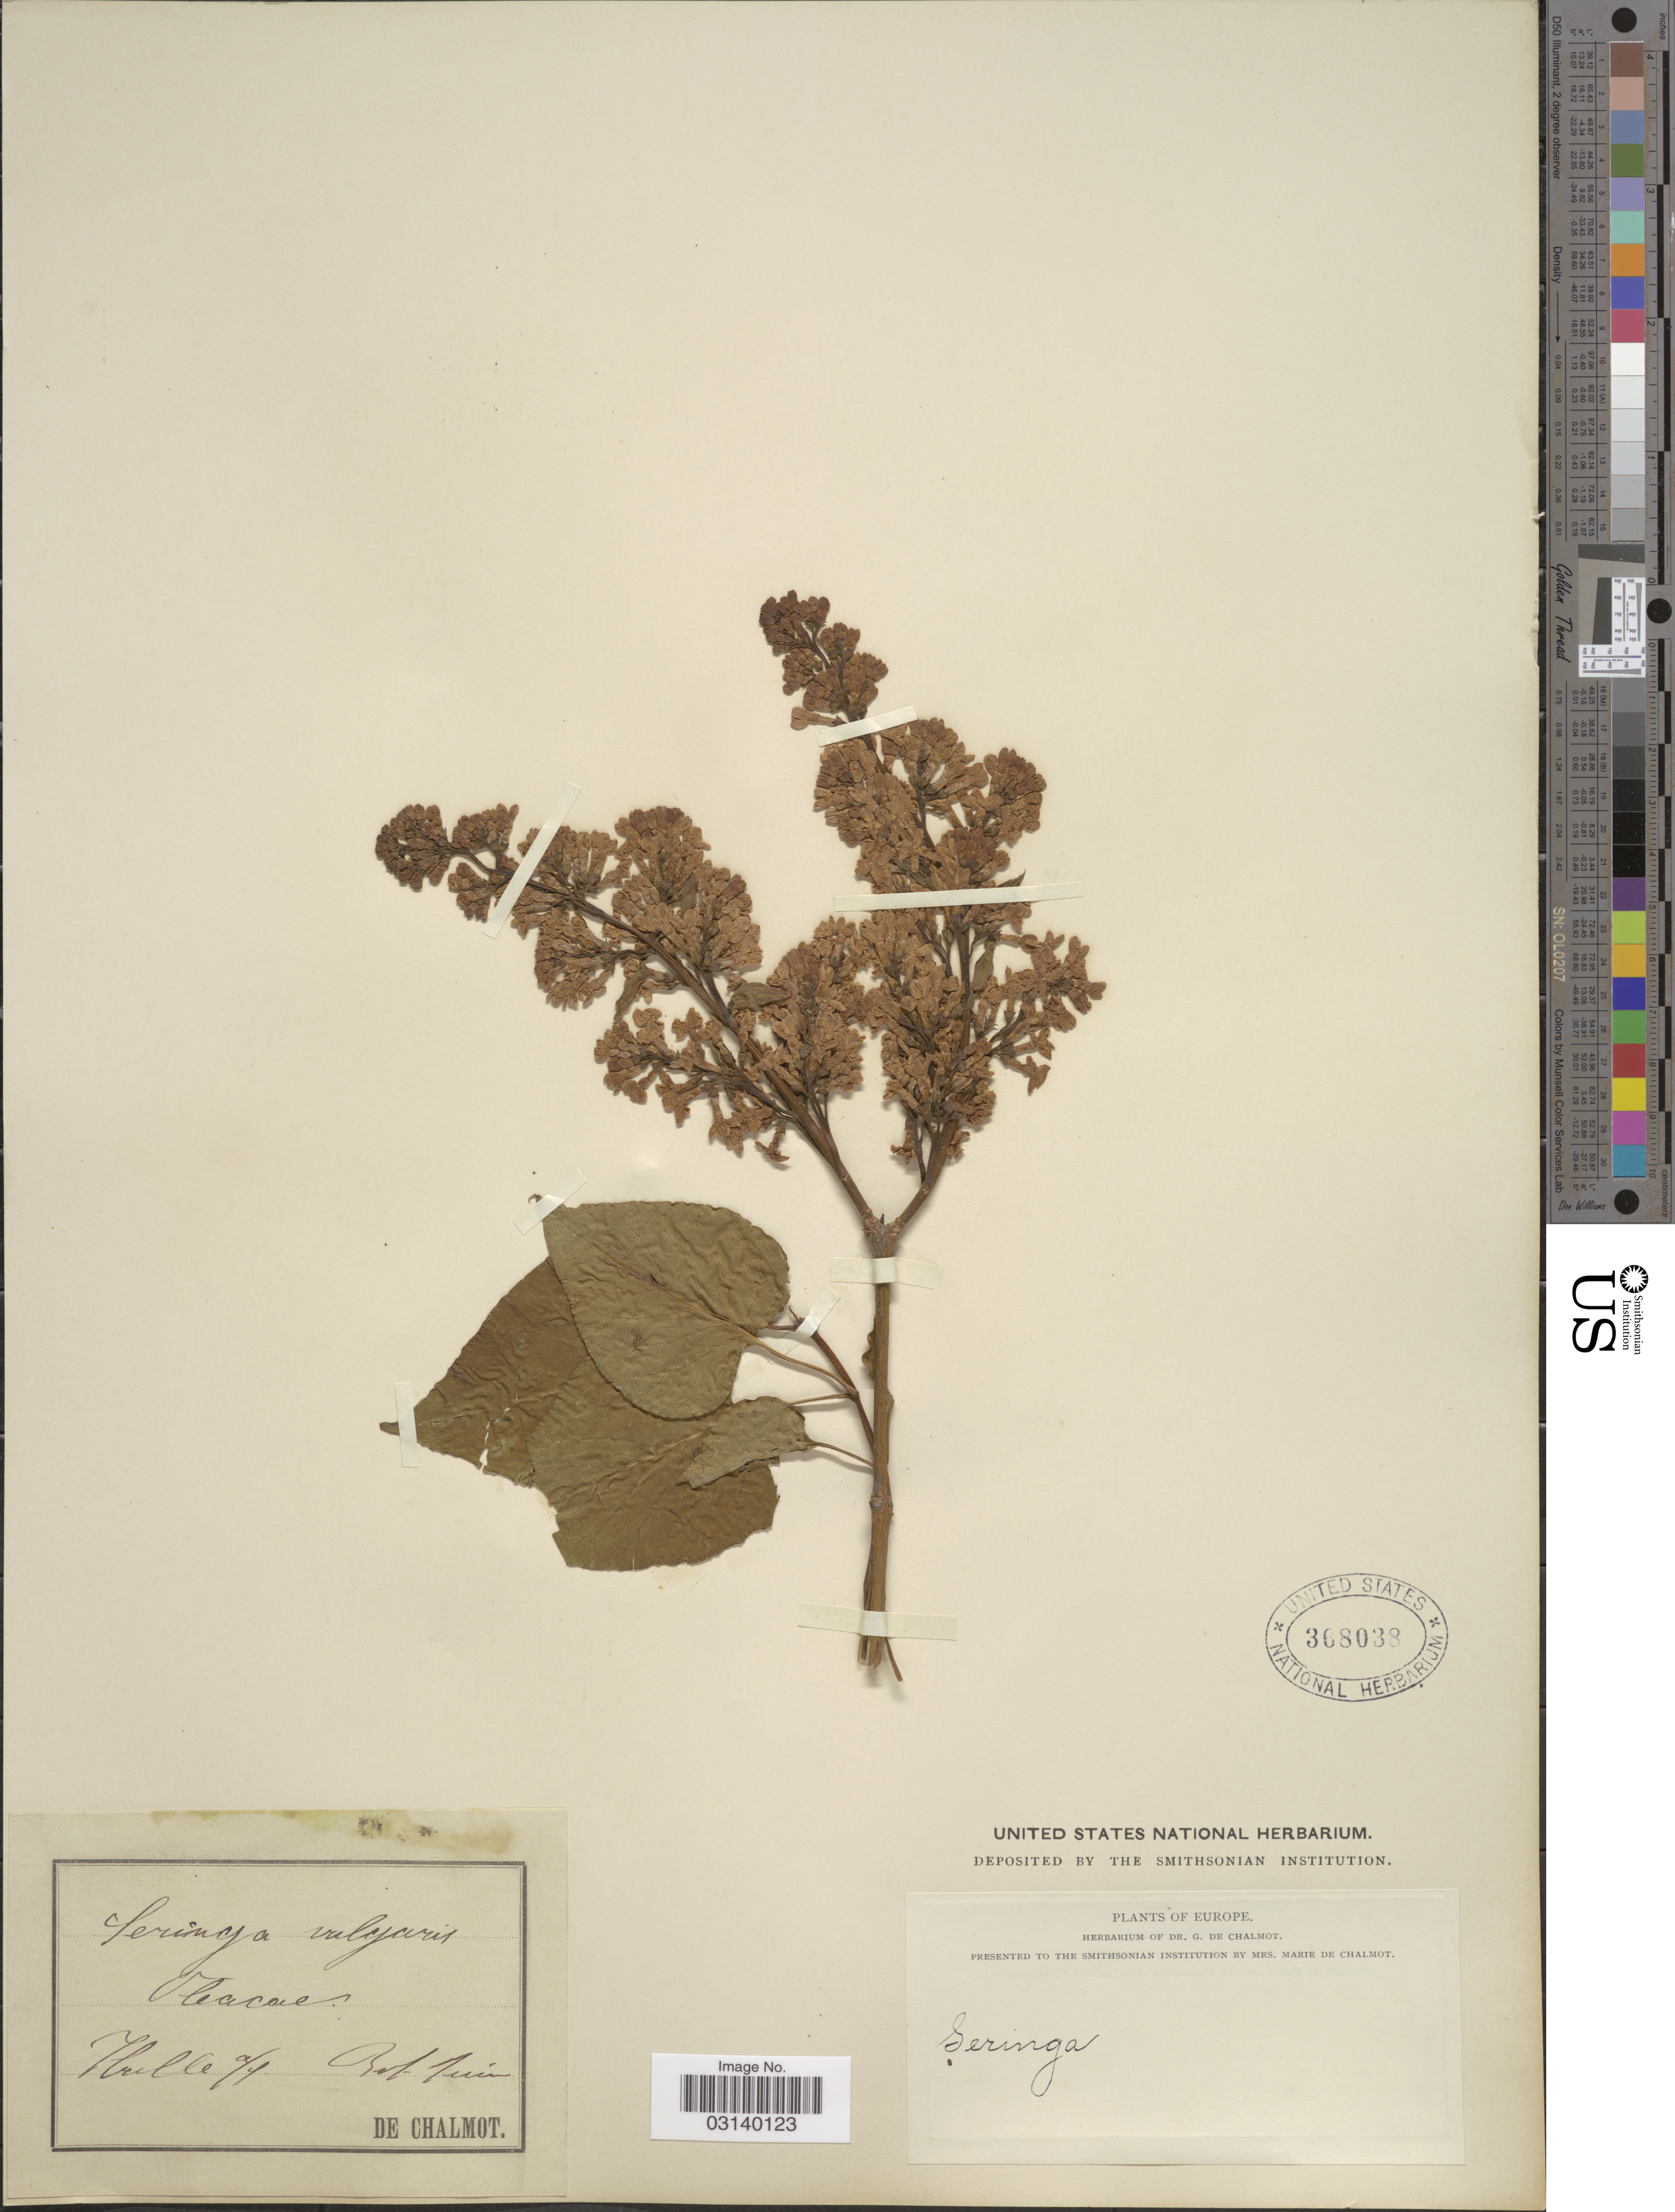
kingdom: Plantae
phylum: Tracheophyta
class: Magnoliopsida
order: Lamiales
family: Oleaceae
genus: Syringa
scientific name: Syringa vulgaris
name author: L.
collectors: G. de Chalmot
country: Germany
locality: Europe. Halle a/s.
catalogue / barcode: US 368038